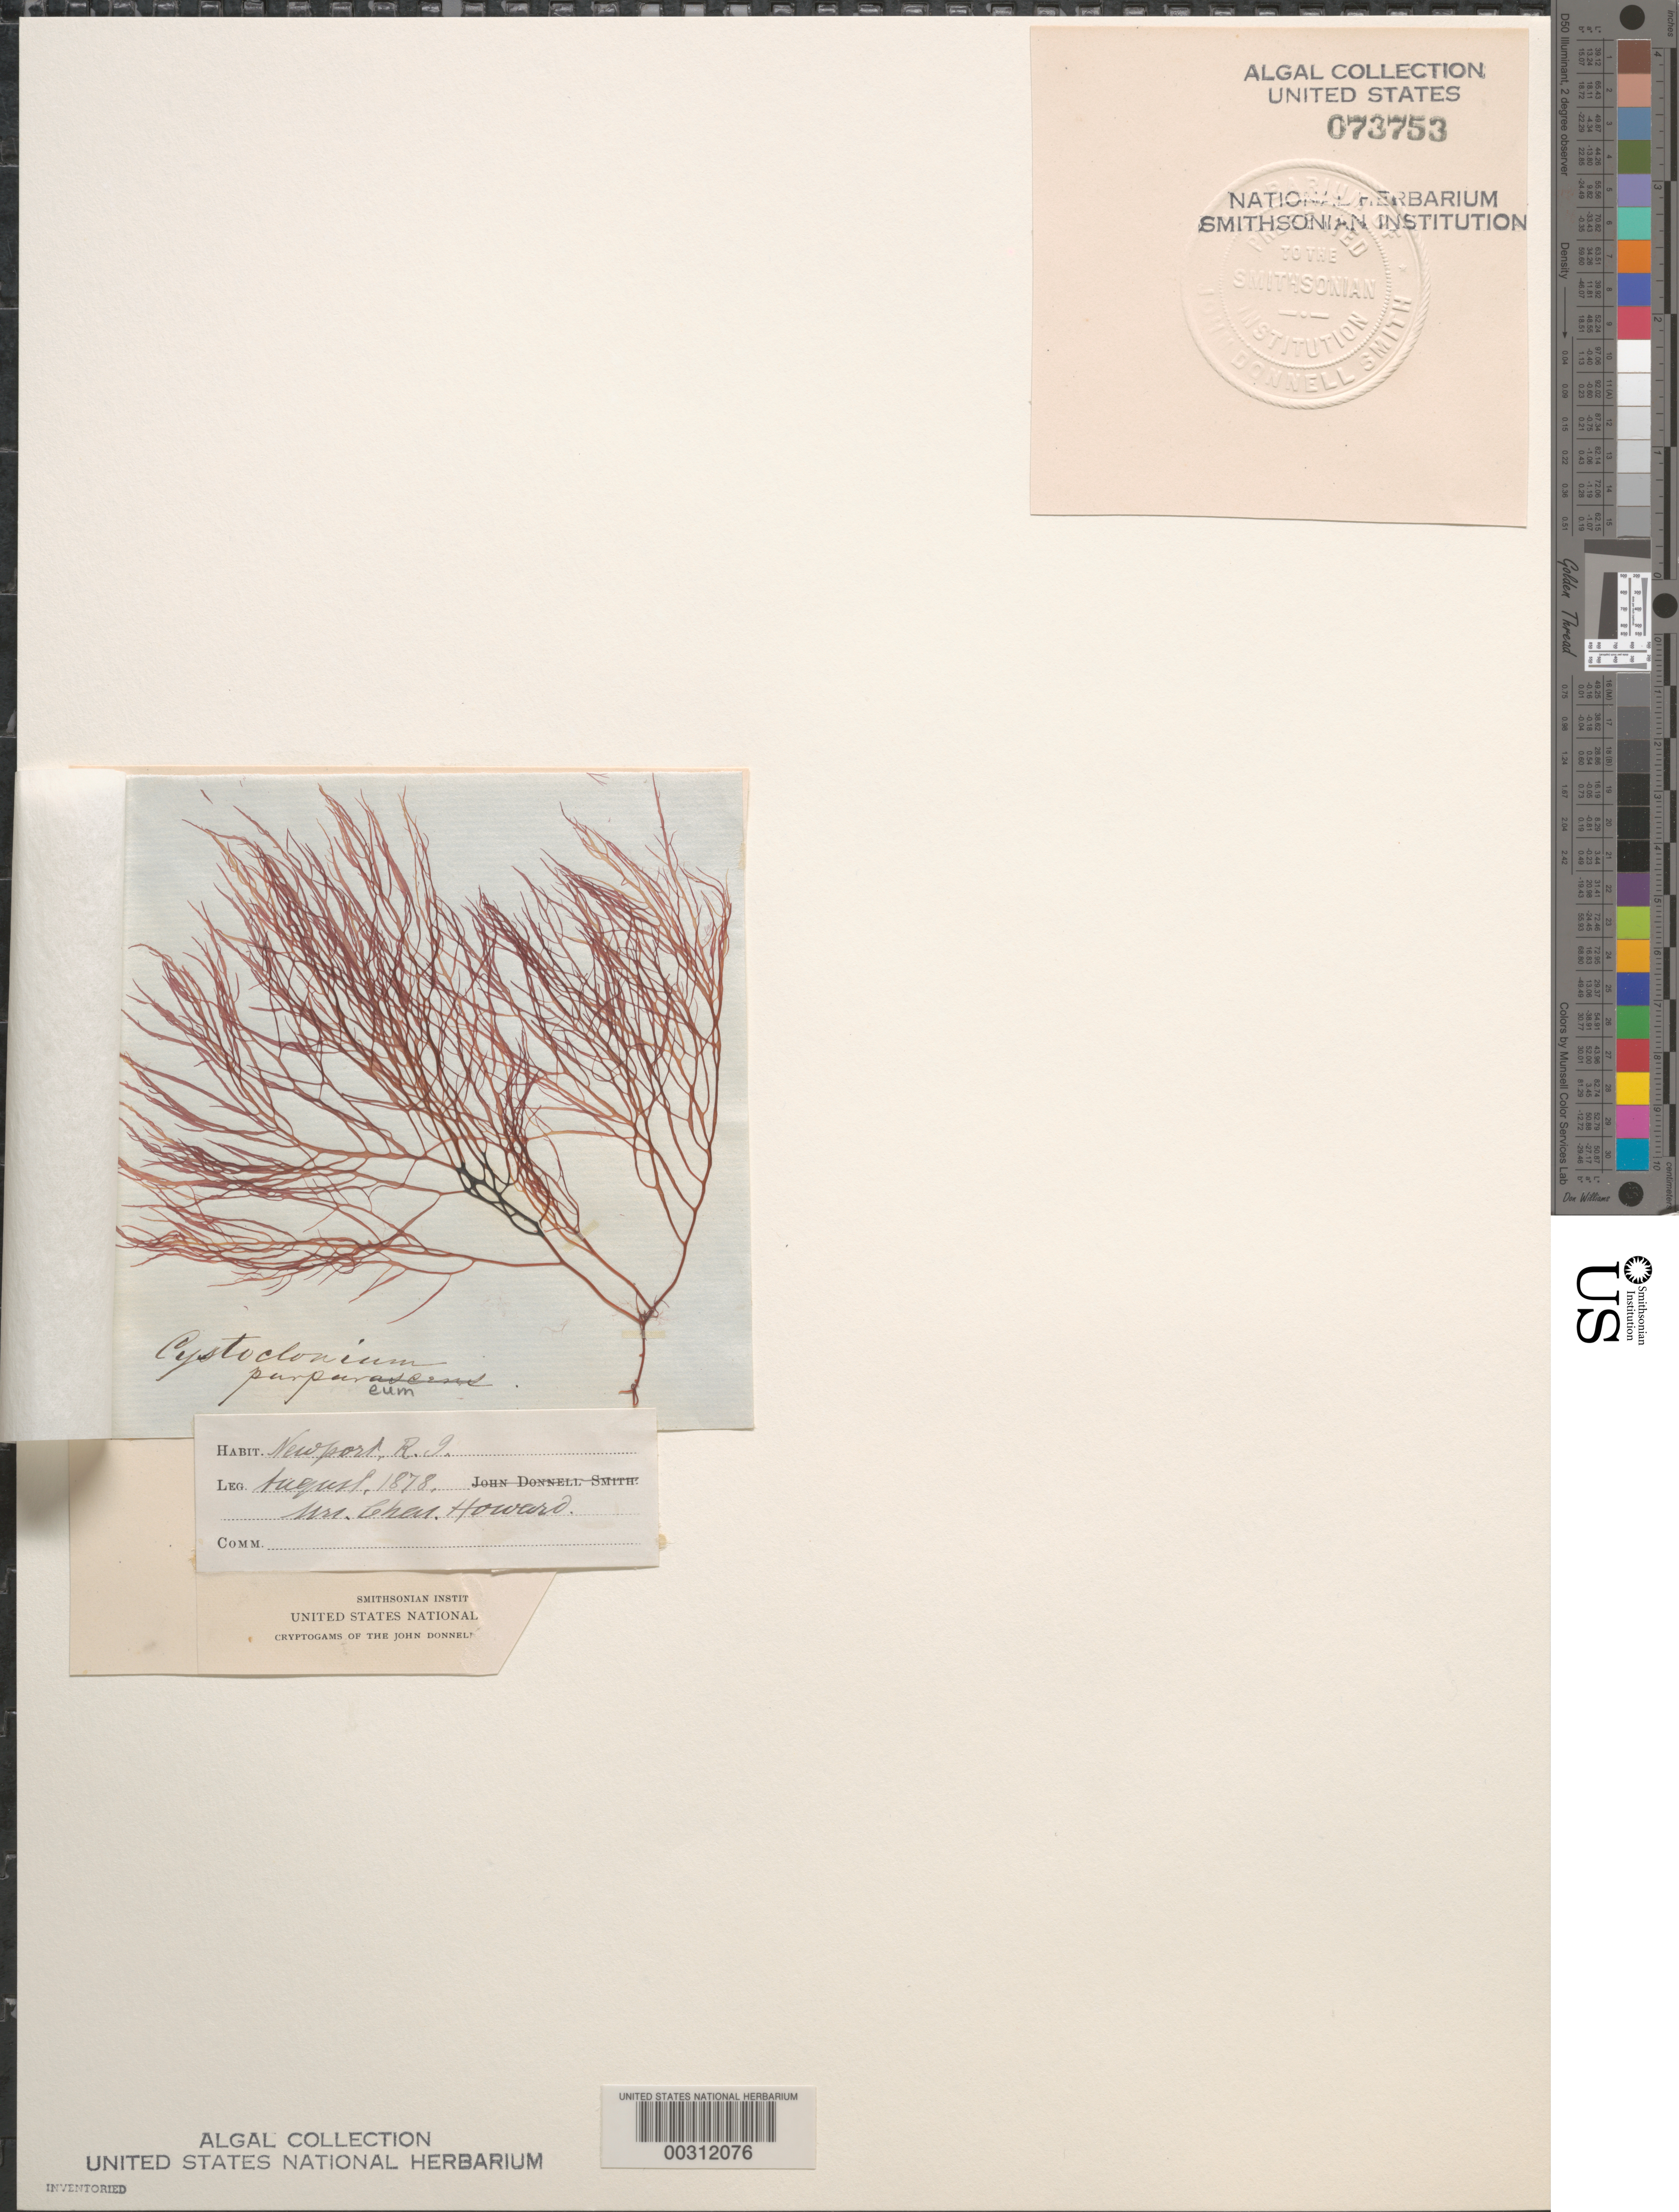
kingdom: Plantae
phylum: Rhodophyta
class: Florideophyceae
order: Gigartinales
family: Cystocloniaceae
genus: Cystoclonium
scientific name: Cystoclonium purpureum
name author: (Huds.) Batters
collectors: C. Howard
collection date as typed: Aug 1878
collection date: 1878-08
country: United States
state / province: Rhode Island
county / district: Newport County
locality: Newport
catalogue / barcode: US 73753